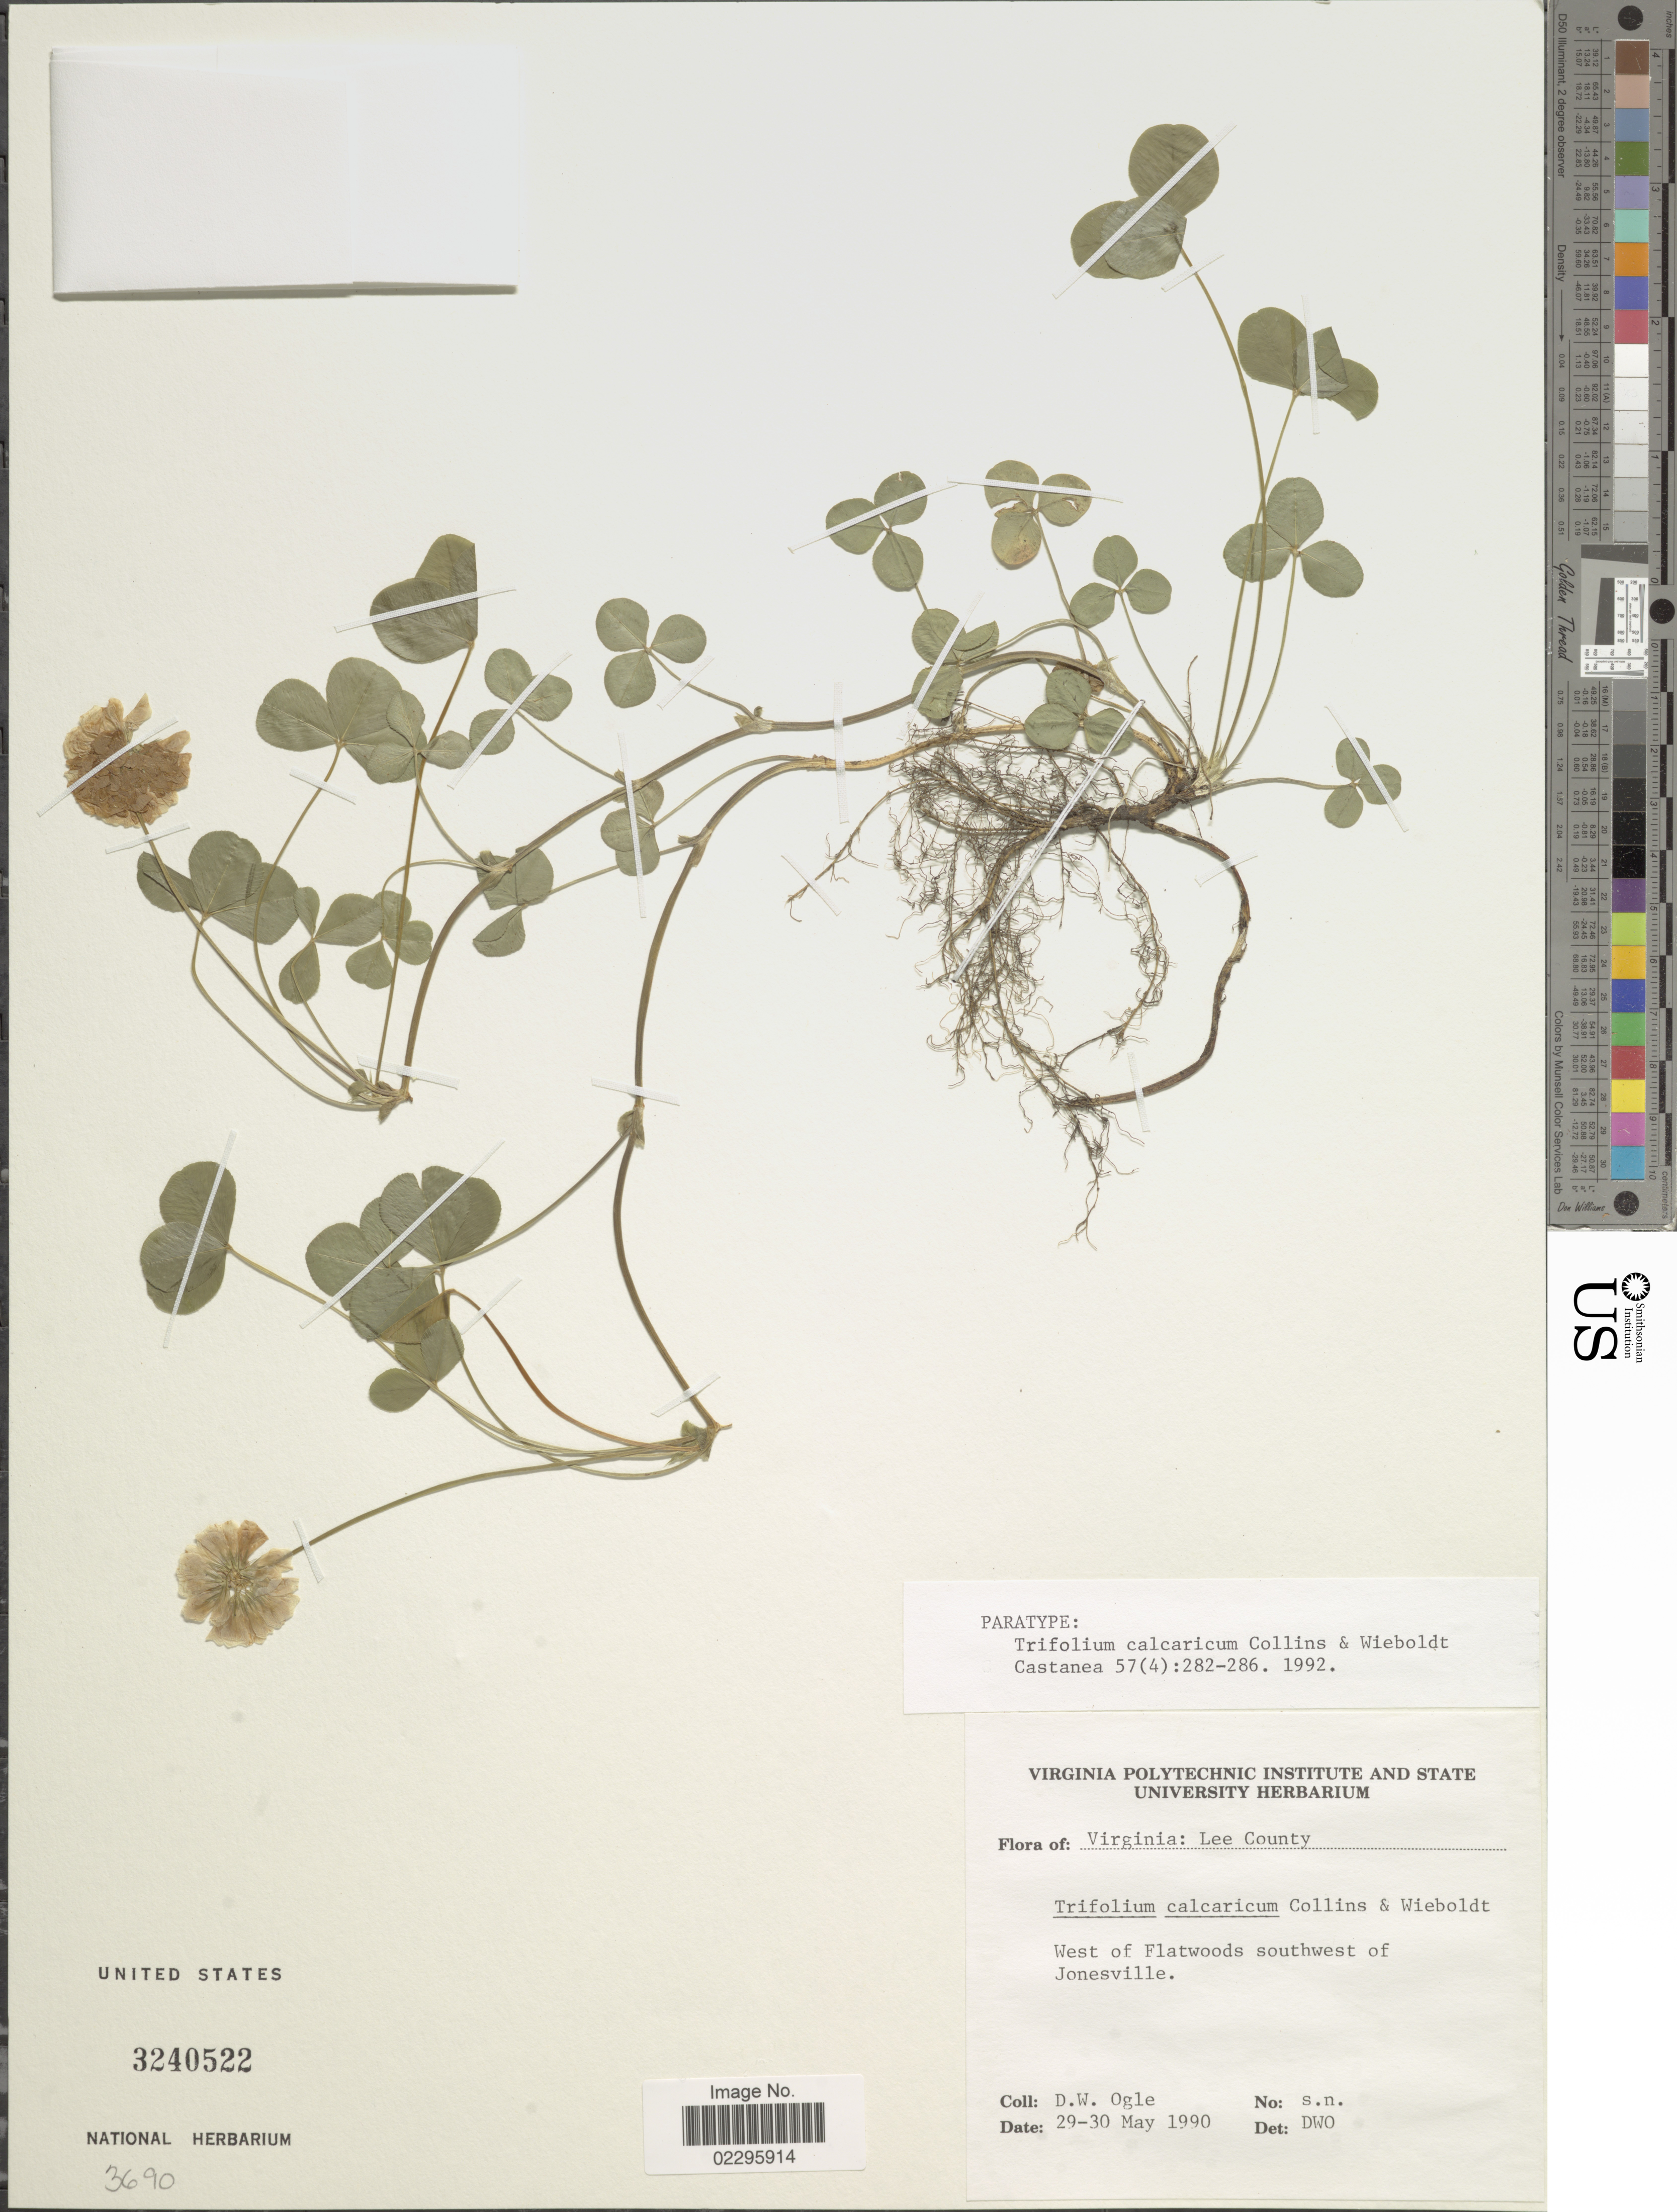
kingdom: Plantae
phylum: Tracheophyta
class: Magnoliopsida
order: Fabales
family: Fabaceae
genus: Trifolium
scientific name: Trifolium calcaricum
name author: J.L.Collins & Wieboldt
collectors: D. Ogle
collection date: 1990-05-29/1990-05-30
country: United States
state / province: Virginia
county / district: Lee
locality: Lee County, west of Flatwoods southwest of Jonesville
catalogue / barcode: US 3240522